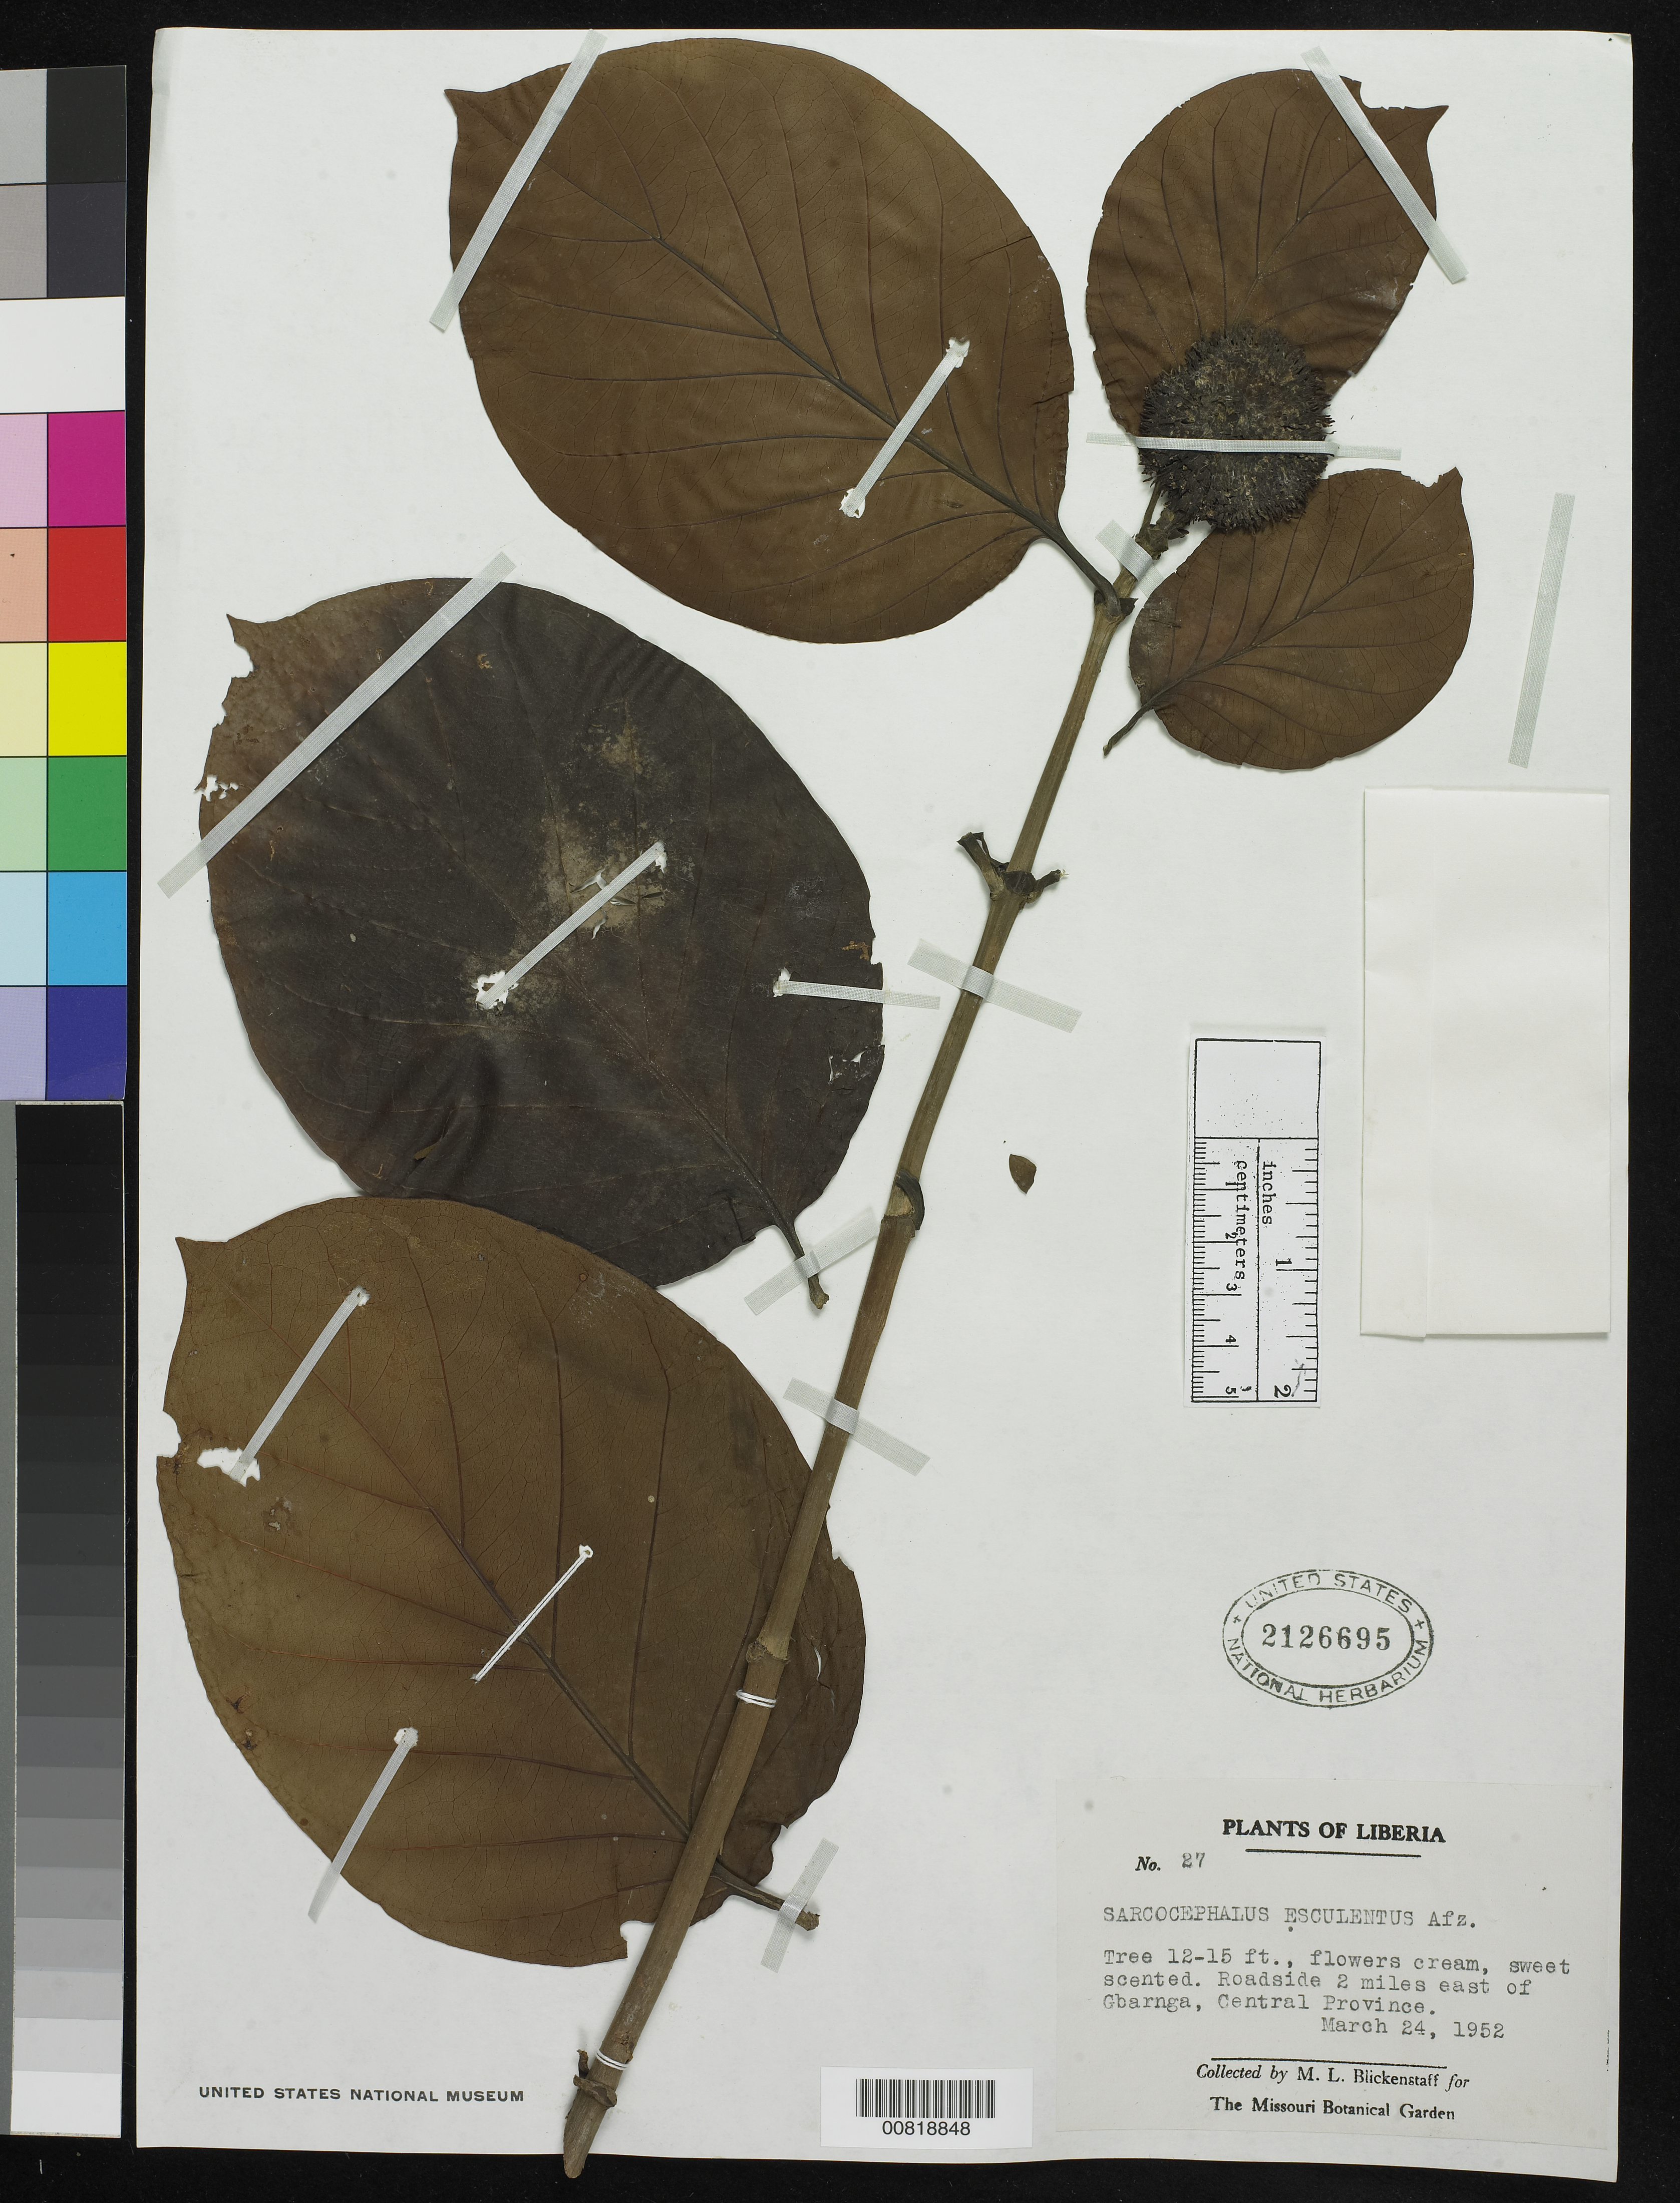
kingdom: Plantae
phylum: Tracheophyta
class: Magnoliopsida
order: Gentianales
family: Rubiaceae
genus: Sarcocephalus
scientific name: Sarcocephalus esculentus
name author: Afzel.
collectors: M. Blickenstaff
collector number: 27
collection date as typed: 24 Mar 1952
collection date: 1952-03-24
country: Liberia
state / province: Bong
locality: Central Province: Gbarnga, 2 miles E of roadside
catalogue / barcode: US 2126695